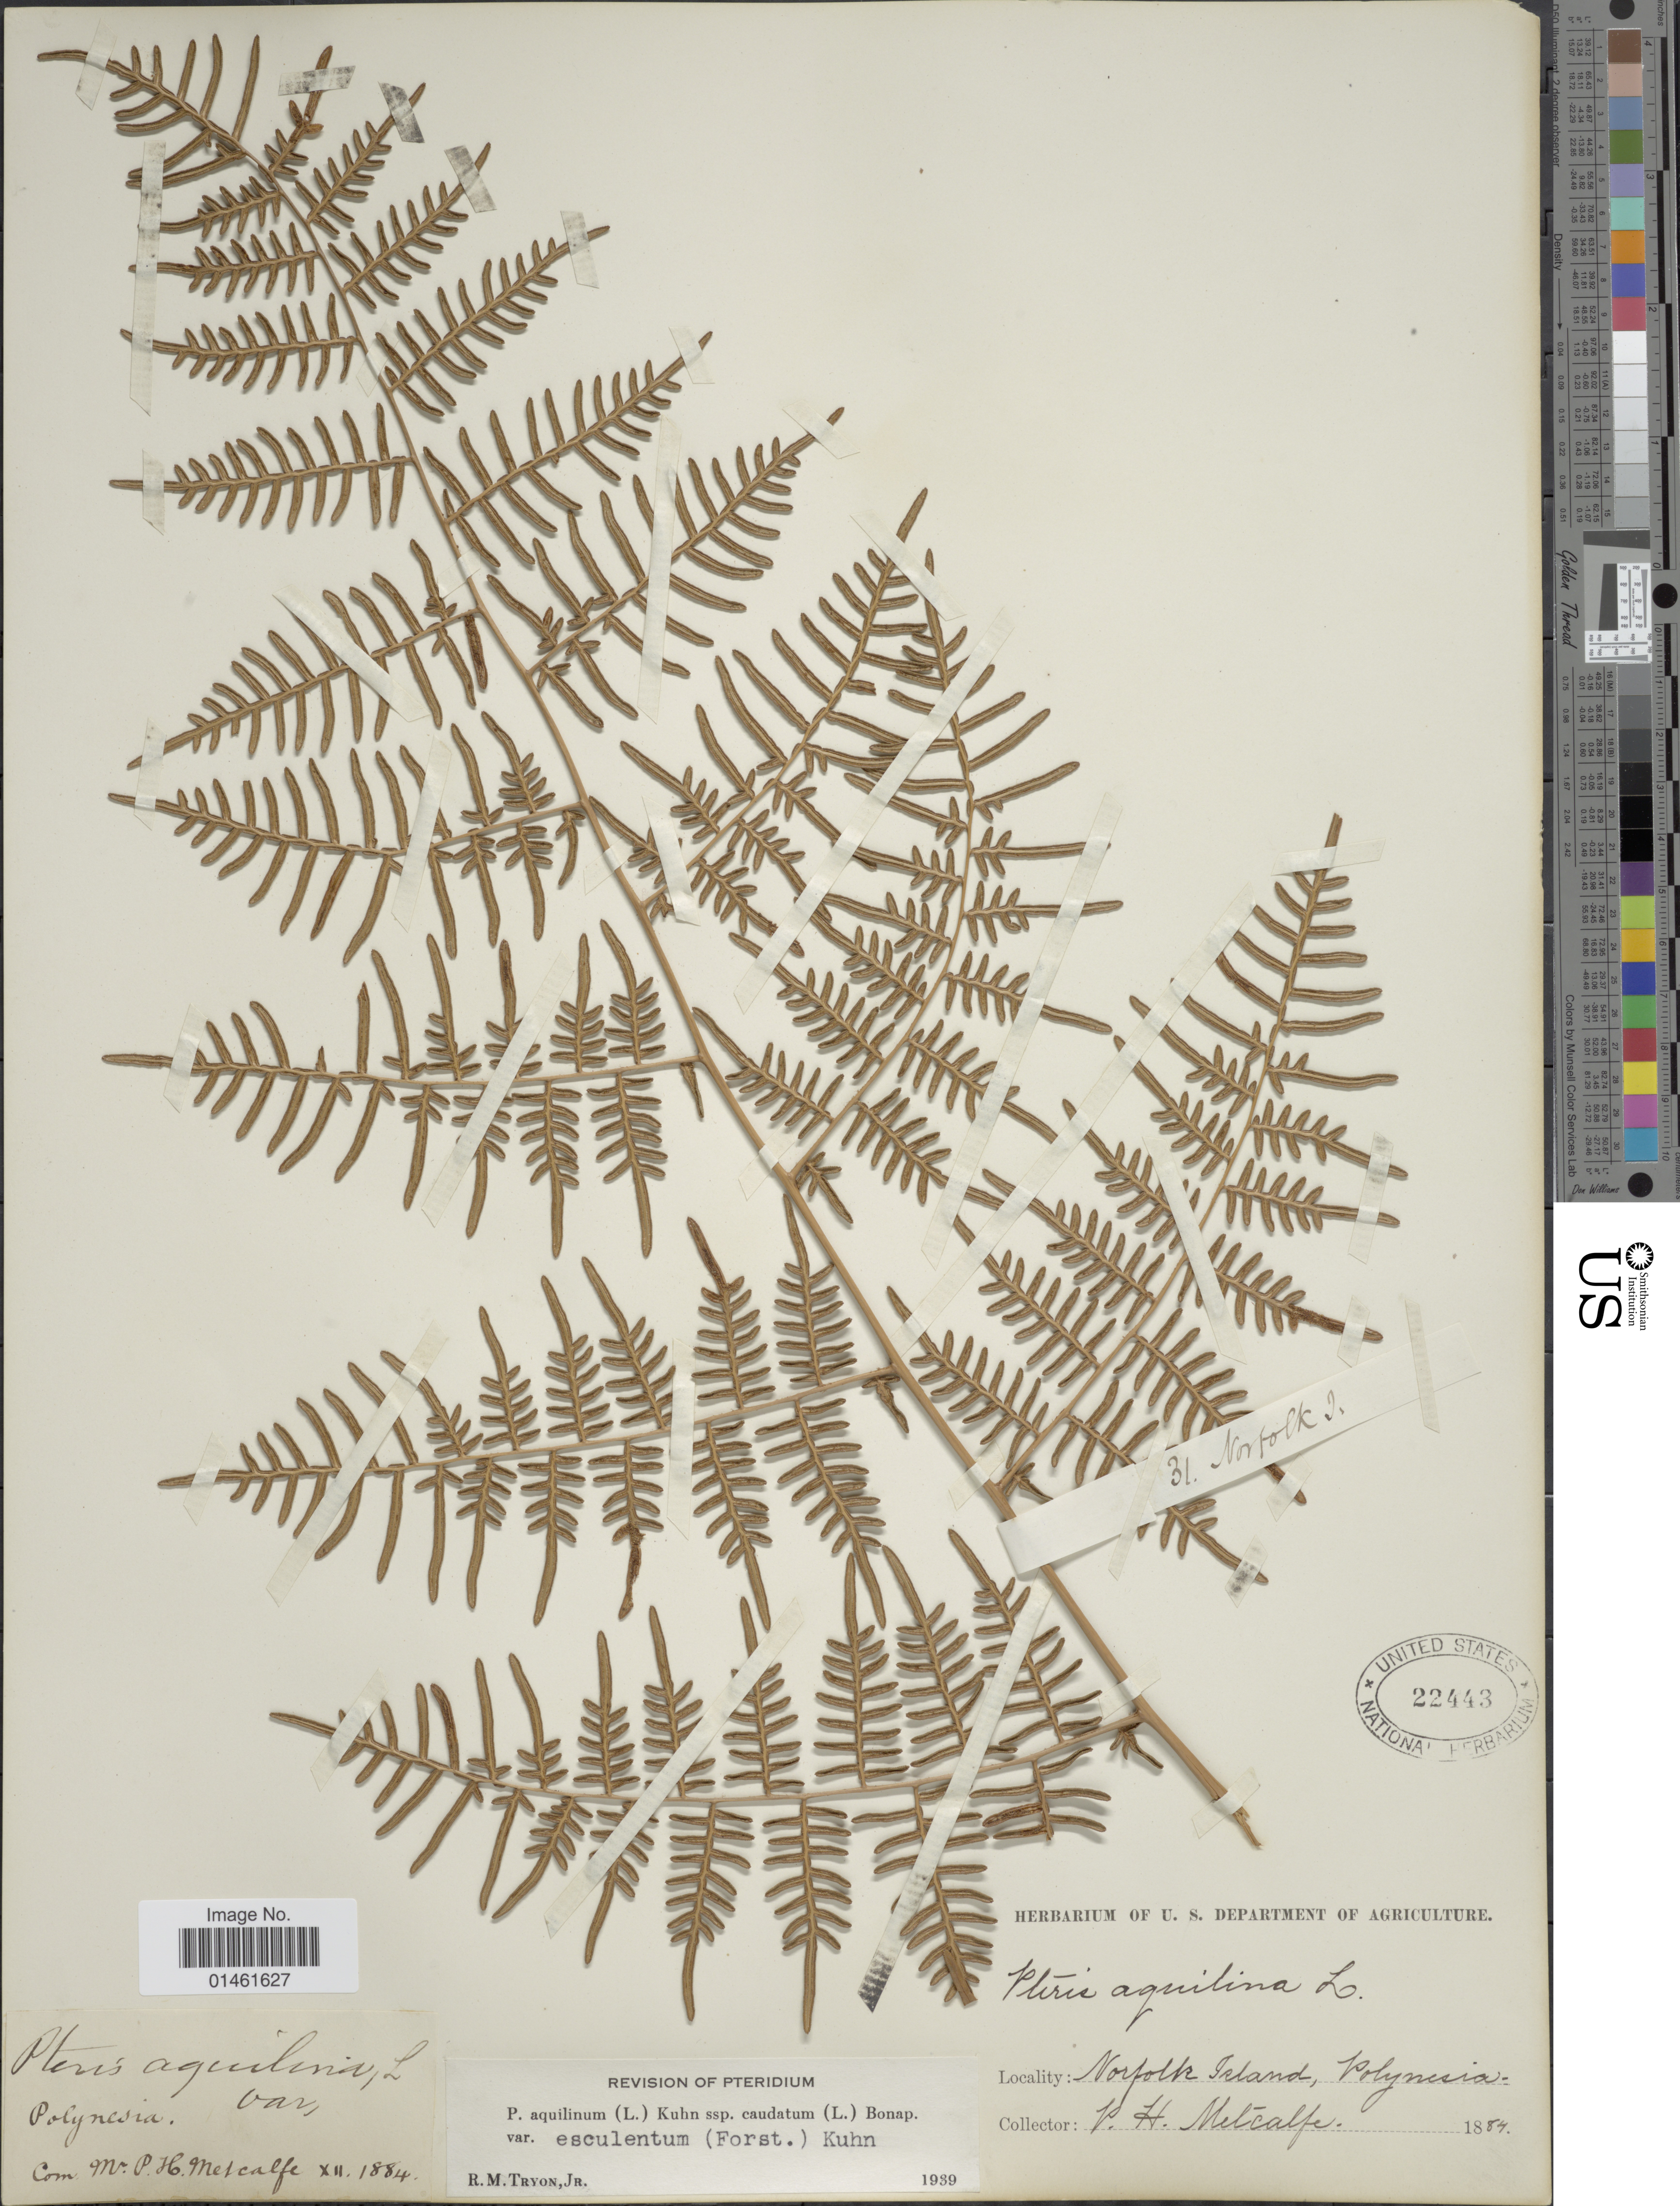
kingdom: Plantae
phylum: Tracheophyta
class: Polypodiopsida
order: Polypodiales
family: Dennstaedtiaceae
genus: Pteridium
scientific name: Pteridium esculentum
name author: (G. Forst.) Cockayne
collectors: P. Metcalfe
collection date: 1884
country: Australia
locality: Norfolk Island, Polynesia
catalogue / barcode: US 22443